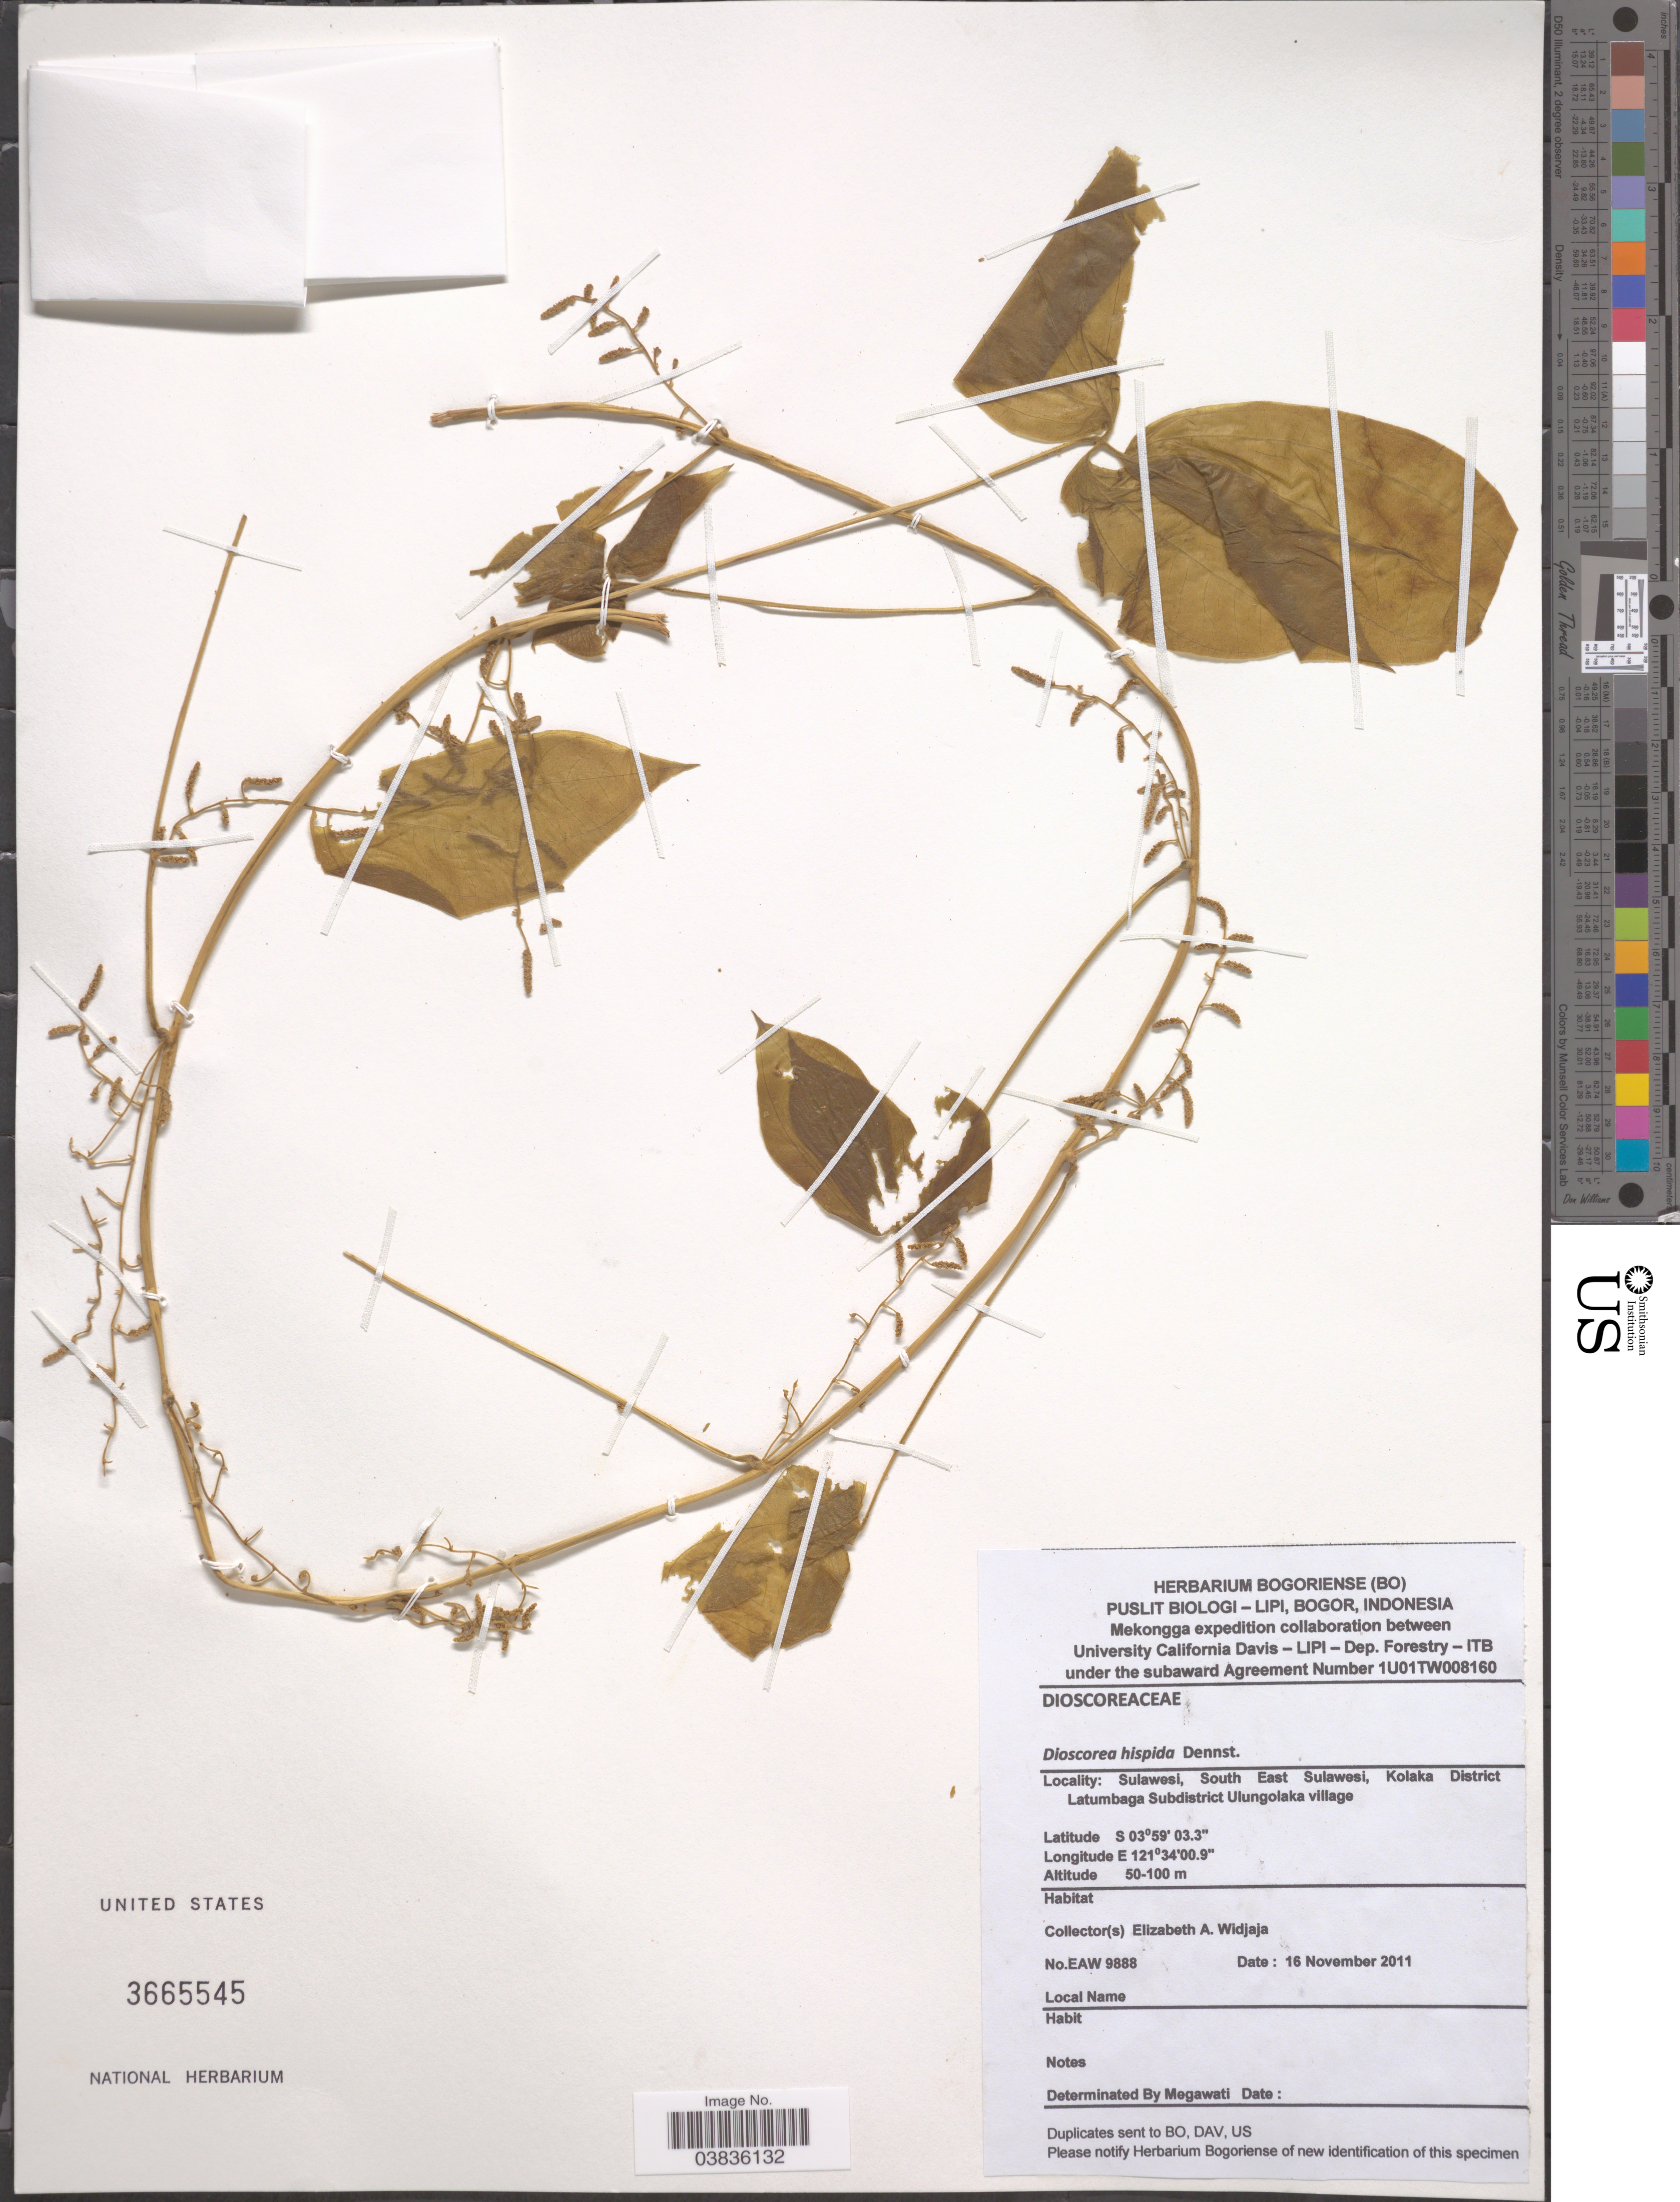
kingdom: Plantae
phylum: Tracheophyta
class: Liliopsida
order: Dioscoreales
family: Dioscoreaceae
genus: Dioscorea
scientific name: Dioscorea hispida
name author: Dennst.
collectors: E. A. Widjaja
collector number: EAW 9888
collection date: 2011-11-16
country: Indonesia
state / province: Sulawesi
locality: South East Sulawesi, Kolaka District Latumbaga Subdistrict Ulungolaka village.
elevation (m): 50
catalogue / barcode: US 3665545